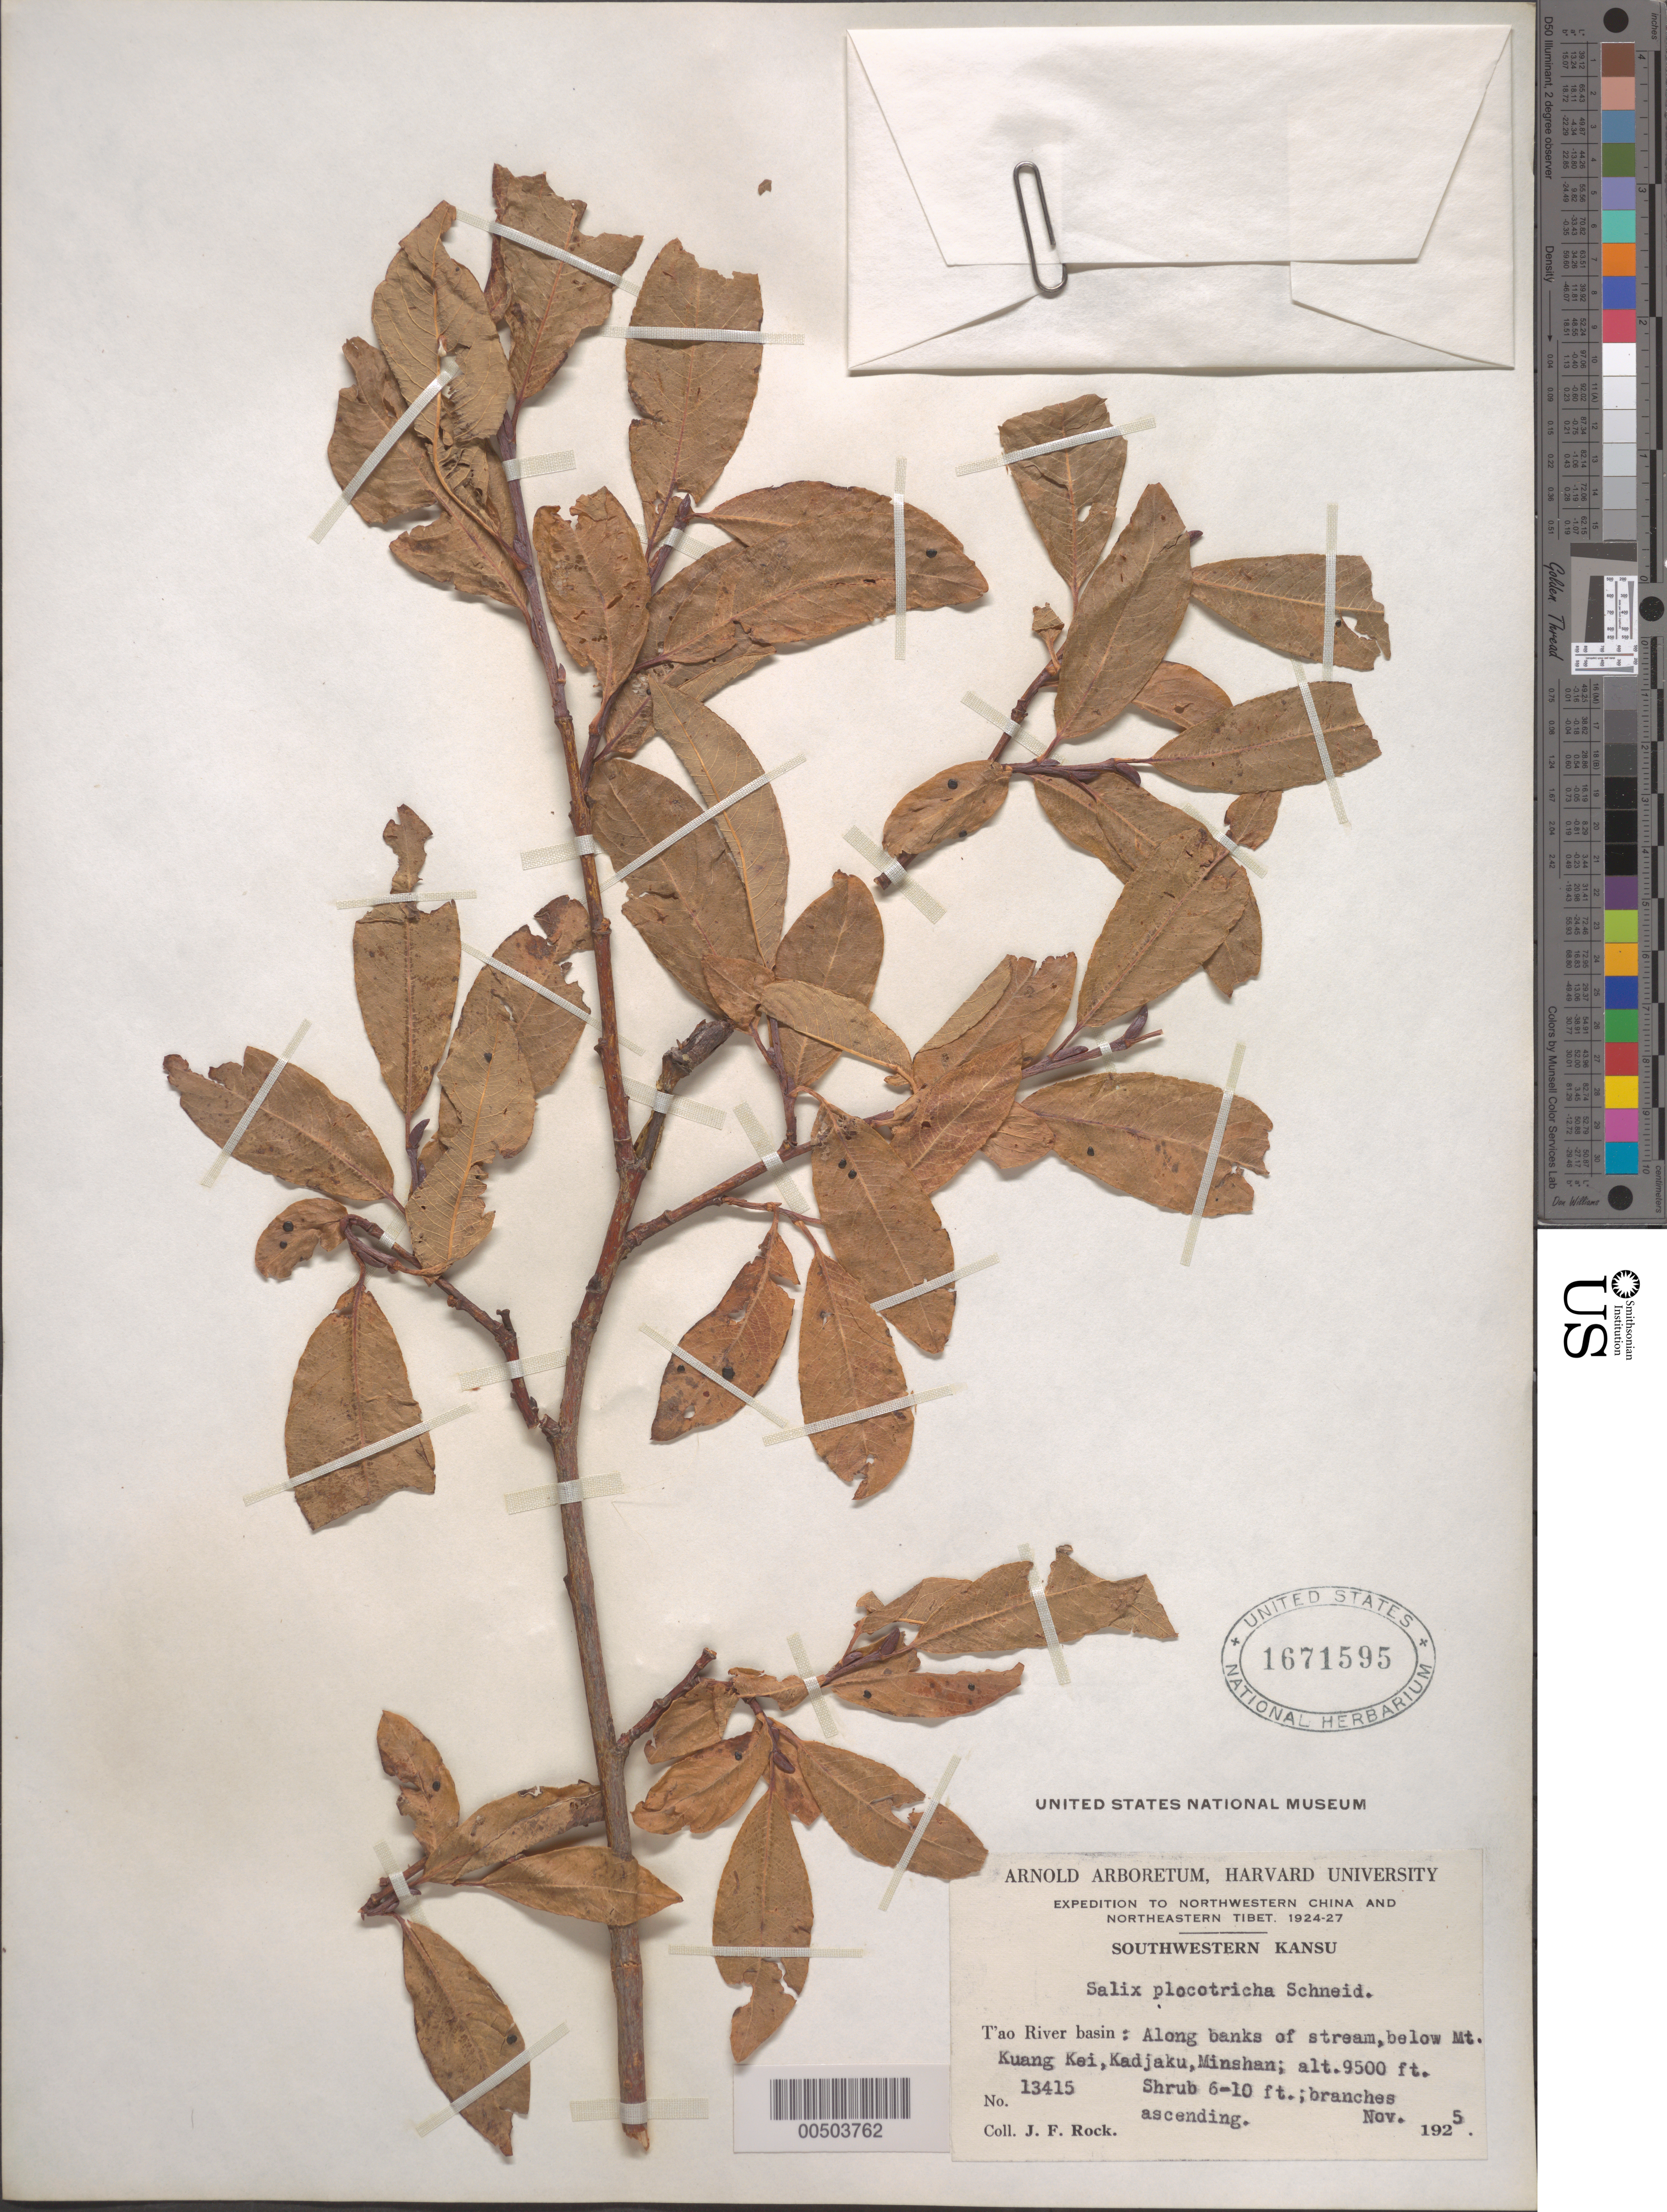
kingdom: Plantae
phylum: Tracheophyta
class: Magnoliopsida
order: Malpighiales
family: Salicaceae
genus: Salix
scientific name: Salix plocotricha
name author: C.K. Schneid. in Sarg.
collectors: J. F. Rock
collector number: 13415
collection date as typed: Nov 1925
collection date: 1925-11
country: China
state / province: Gansu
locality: Tao River basin: Along banks of stream, below Mt. Kuang Kei, Kadjaku, Minshan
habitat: Shrub 6-10 ft., branches ascending.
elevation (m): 2896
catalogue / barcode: US 1671595